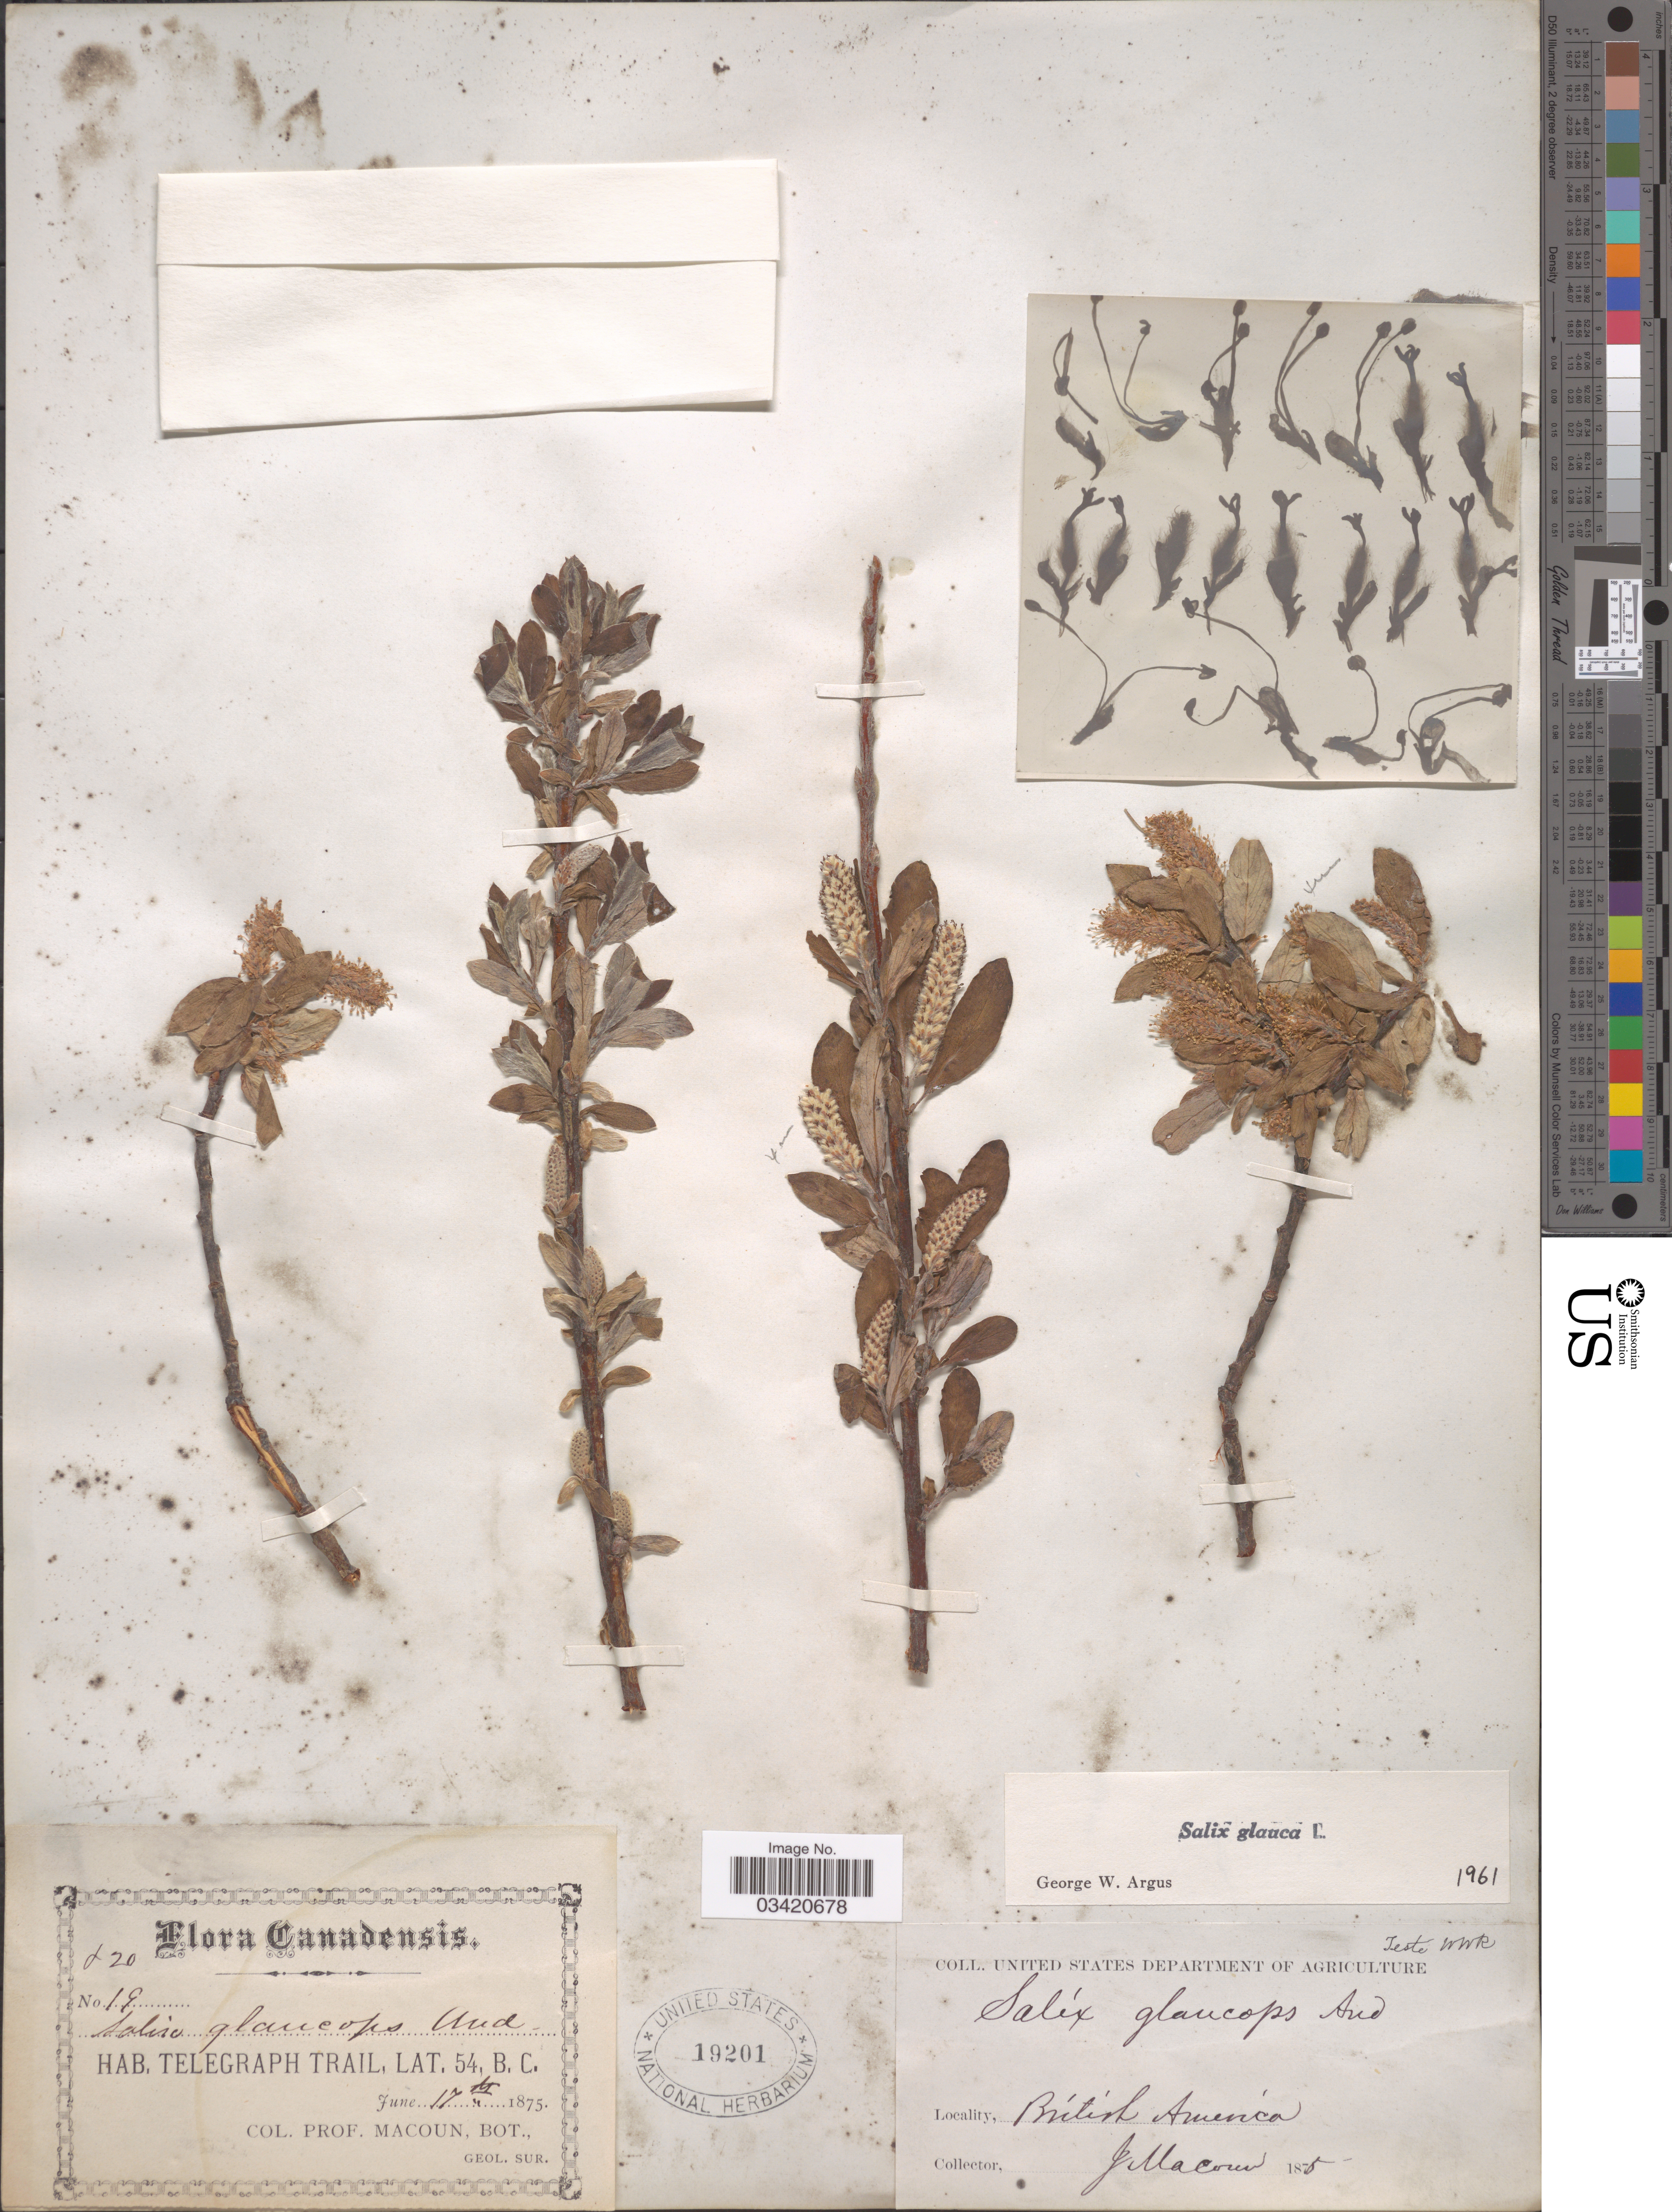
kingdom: Plantae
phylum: Tracheophyta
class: Magnoliopsida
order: Malpighiales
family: Salicaceae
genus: Salix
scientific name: Salix glauca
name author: L.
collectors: J. Macoun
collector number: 19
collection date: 1875-06-17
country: Canada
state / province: British Columbia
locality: Telegraph Trail. British America.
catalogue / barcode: US 19201